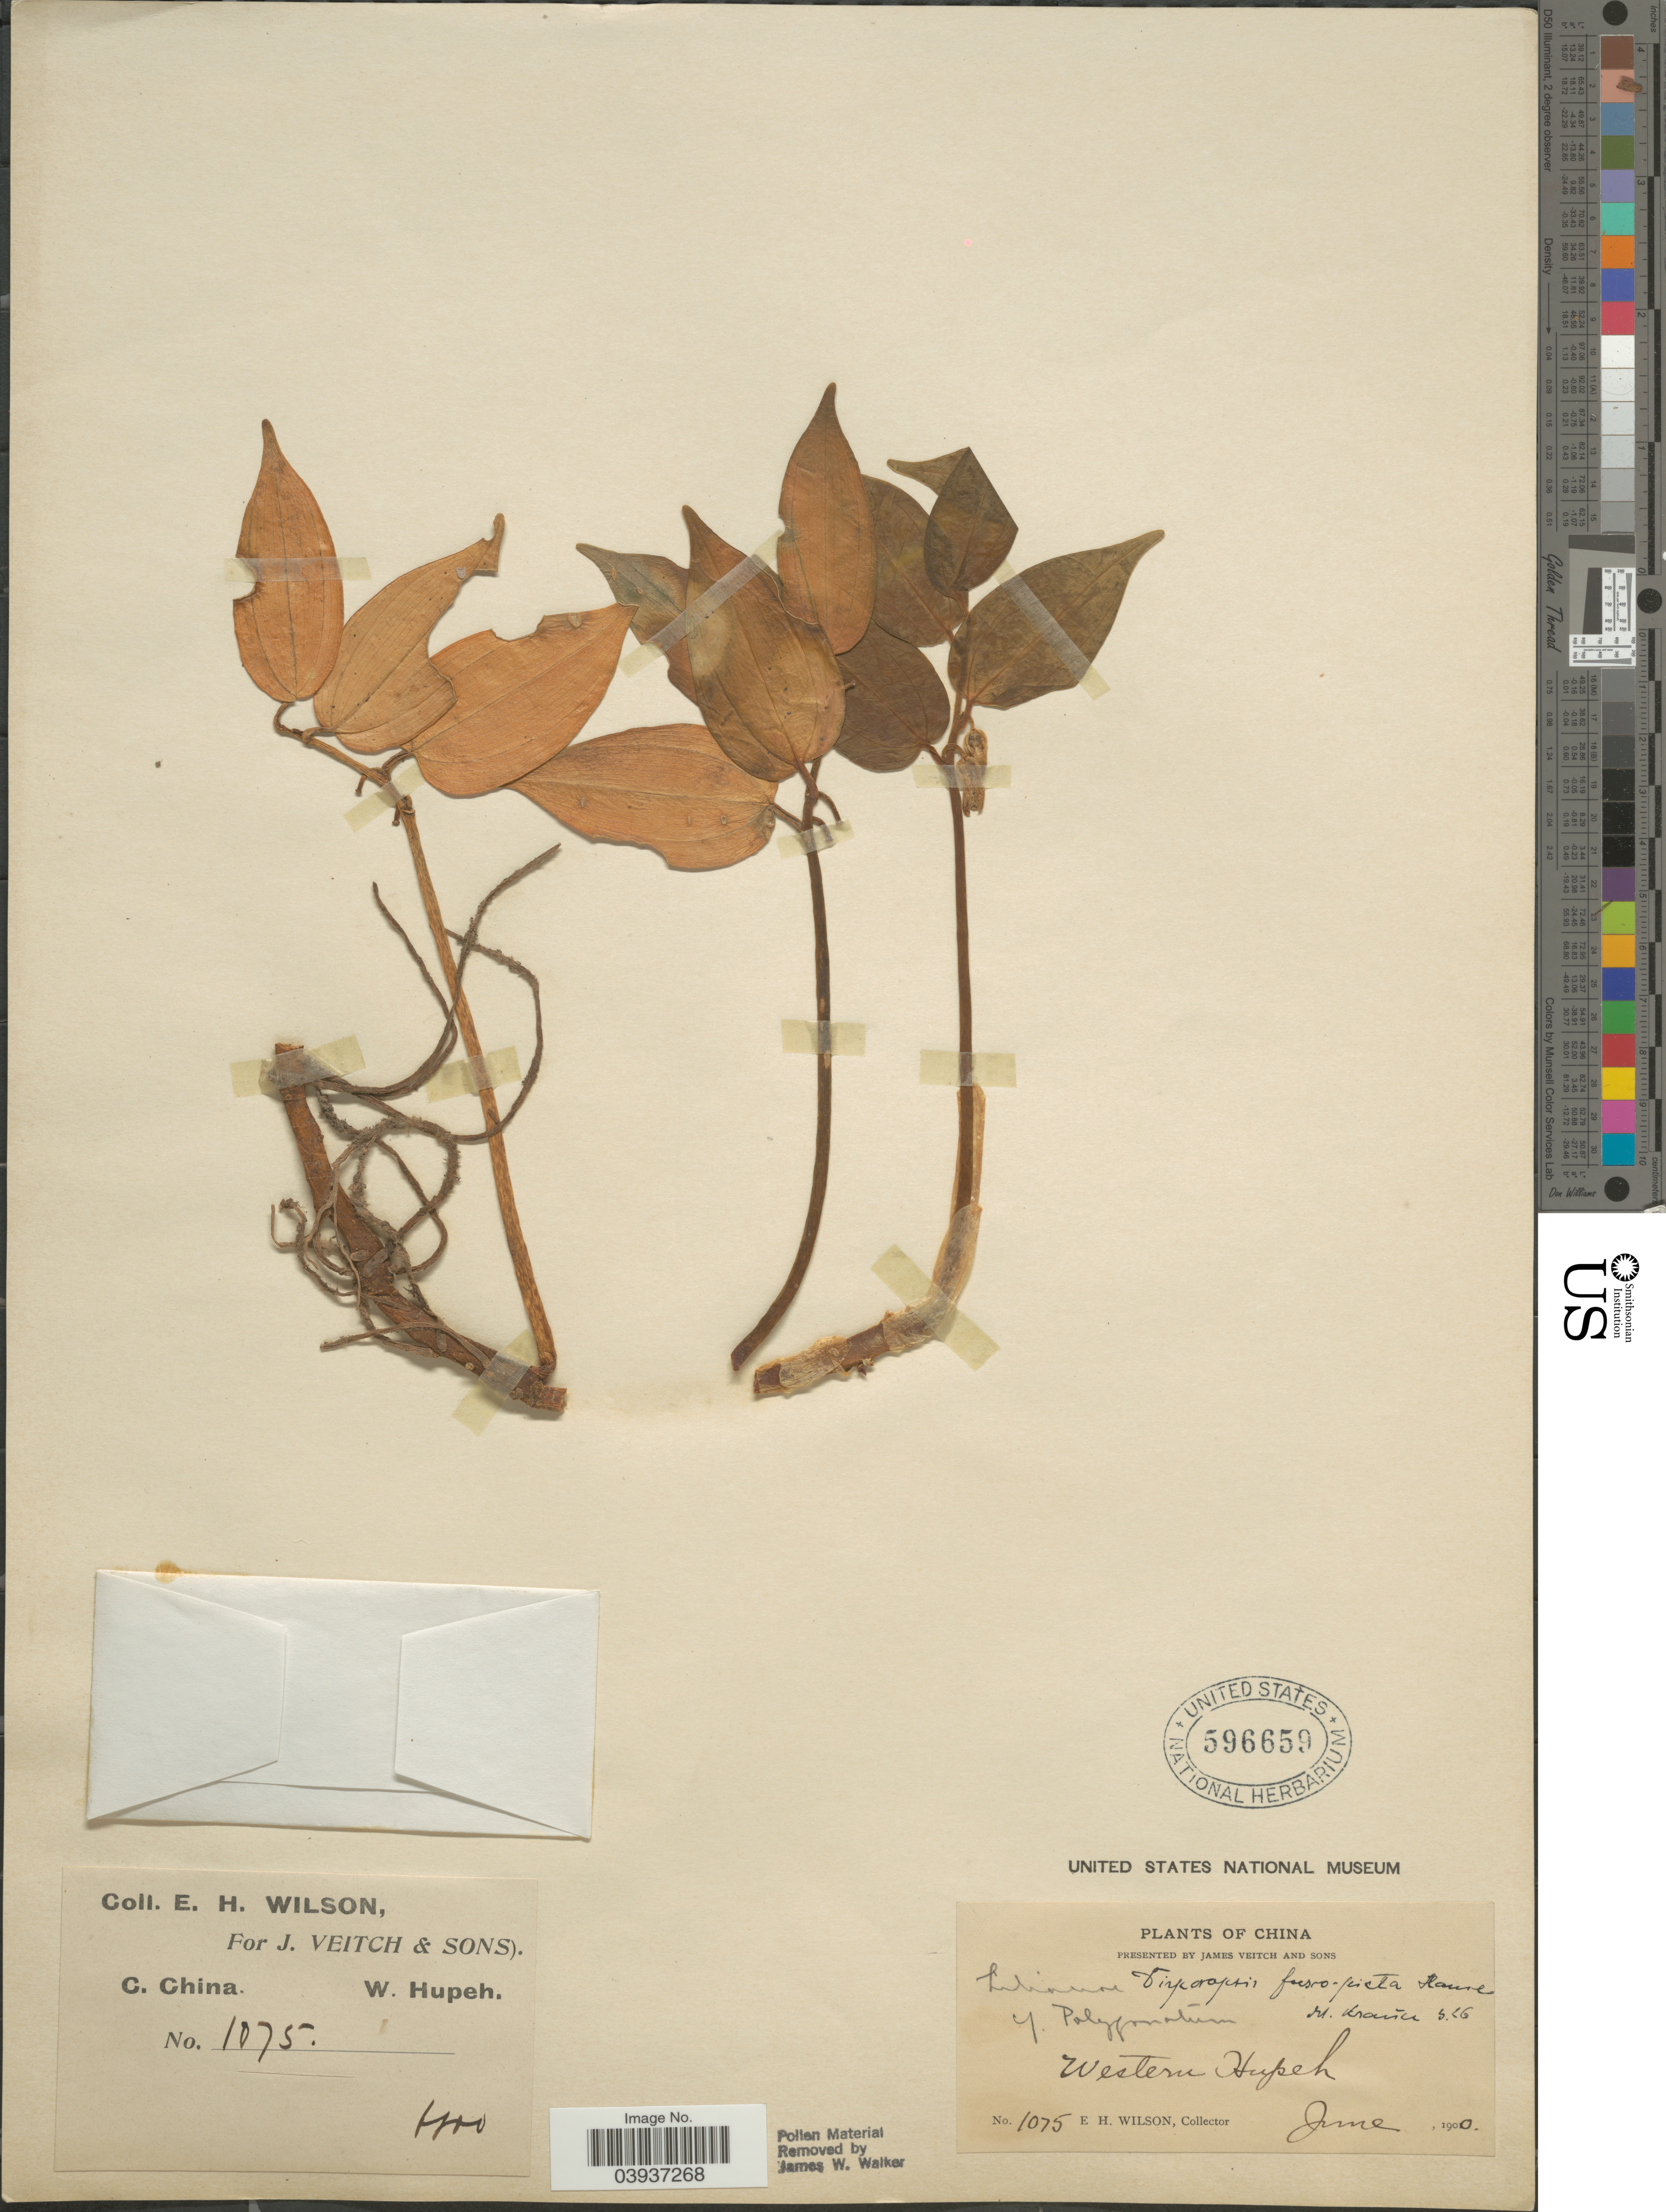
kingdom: Plantae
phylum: Tracheophyta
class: Liliopsida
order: Asparagales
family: Asparagaceae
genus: Disporopsis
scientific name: Disporopsis fuscopicta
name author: Hance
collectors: E. Wilson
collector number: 1075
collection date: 1900-06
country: China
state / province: Hubei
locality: C. China. W. Hupeh. Western Hupeh.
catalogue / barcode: US 596659